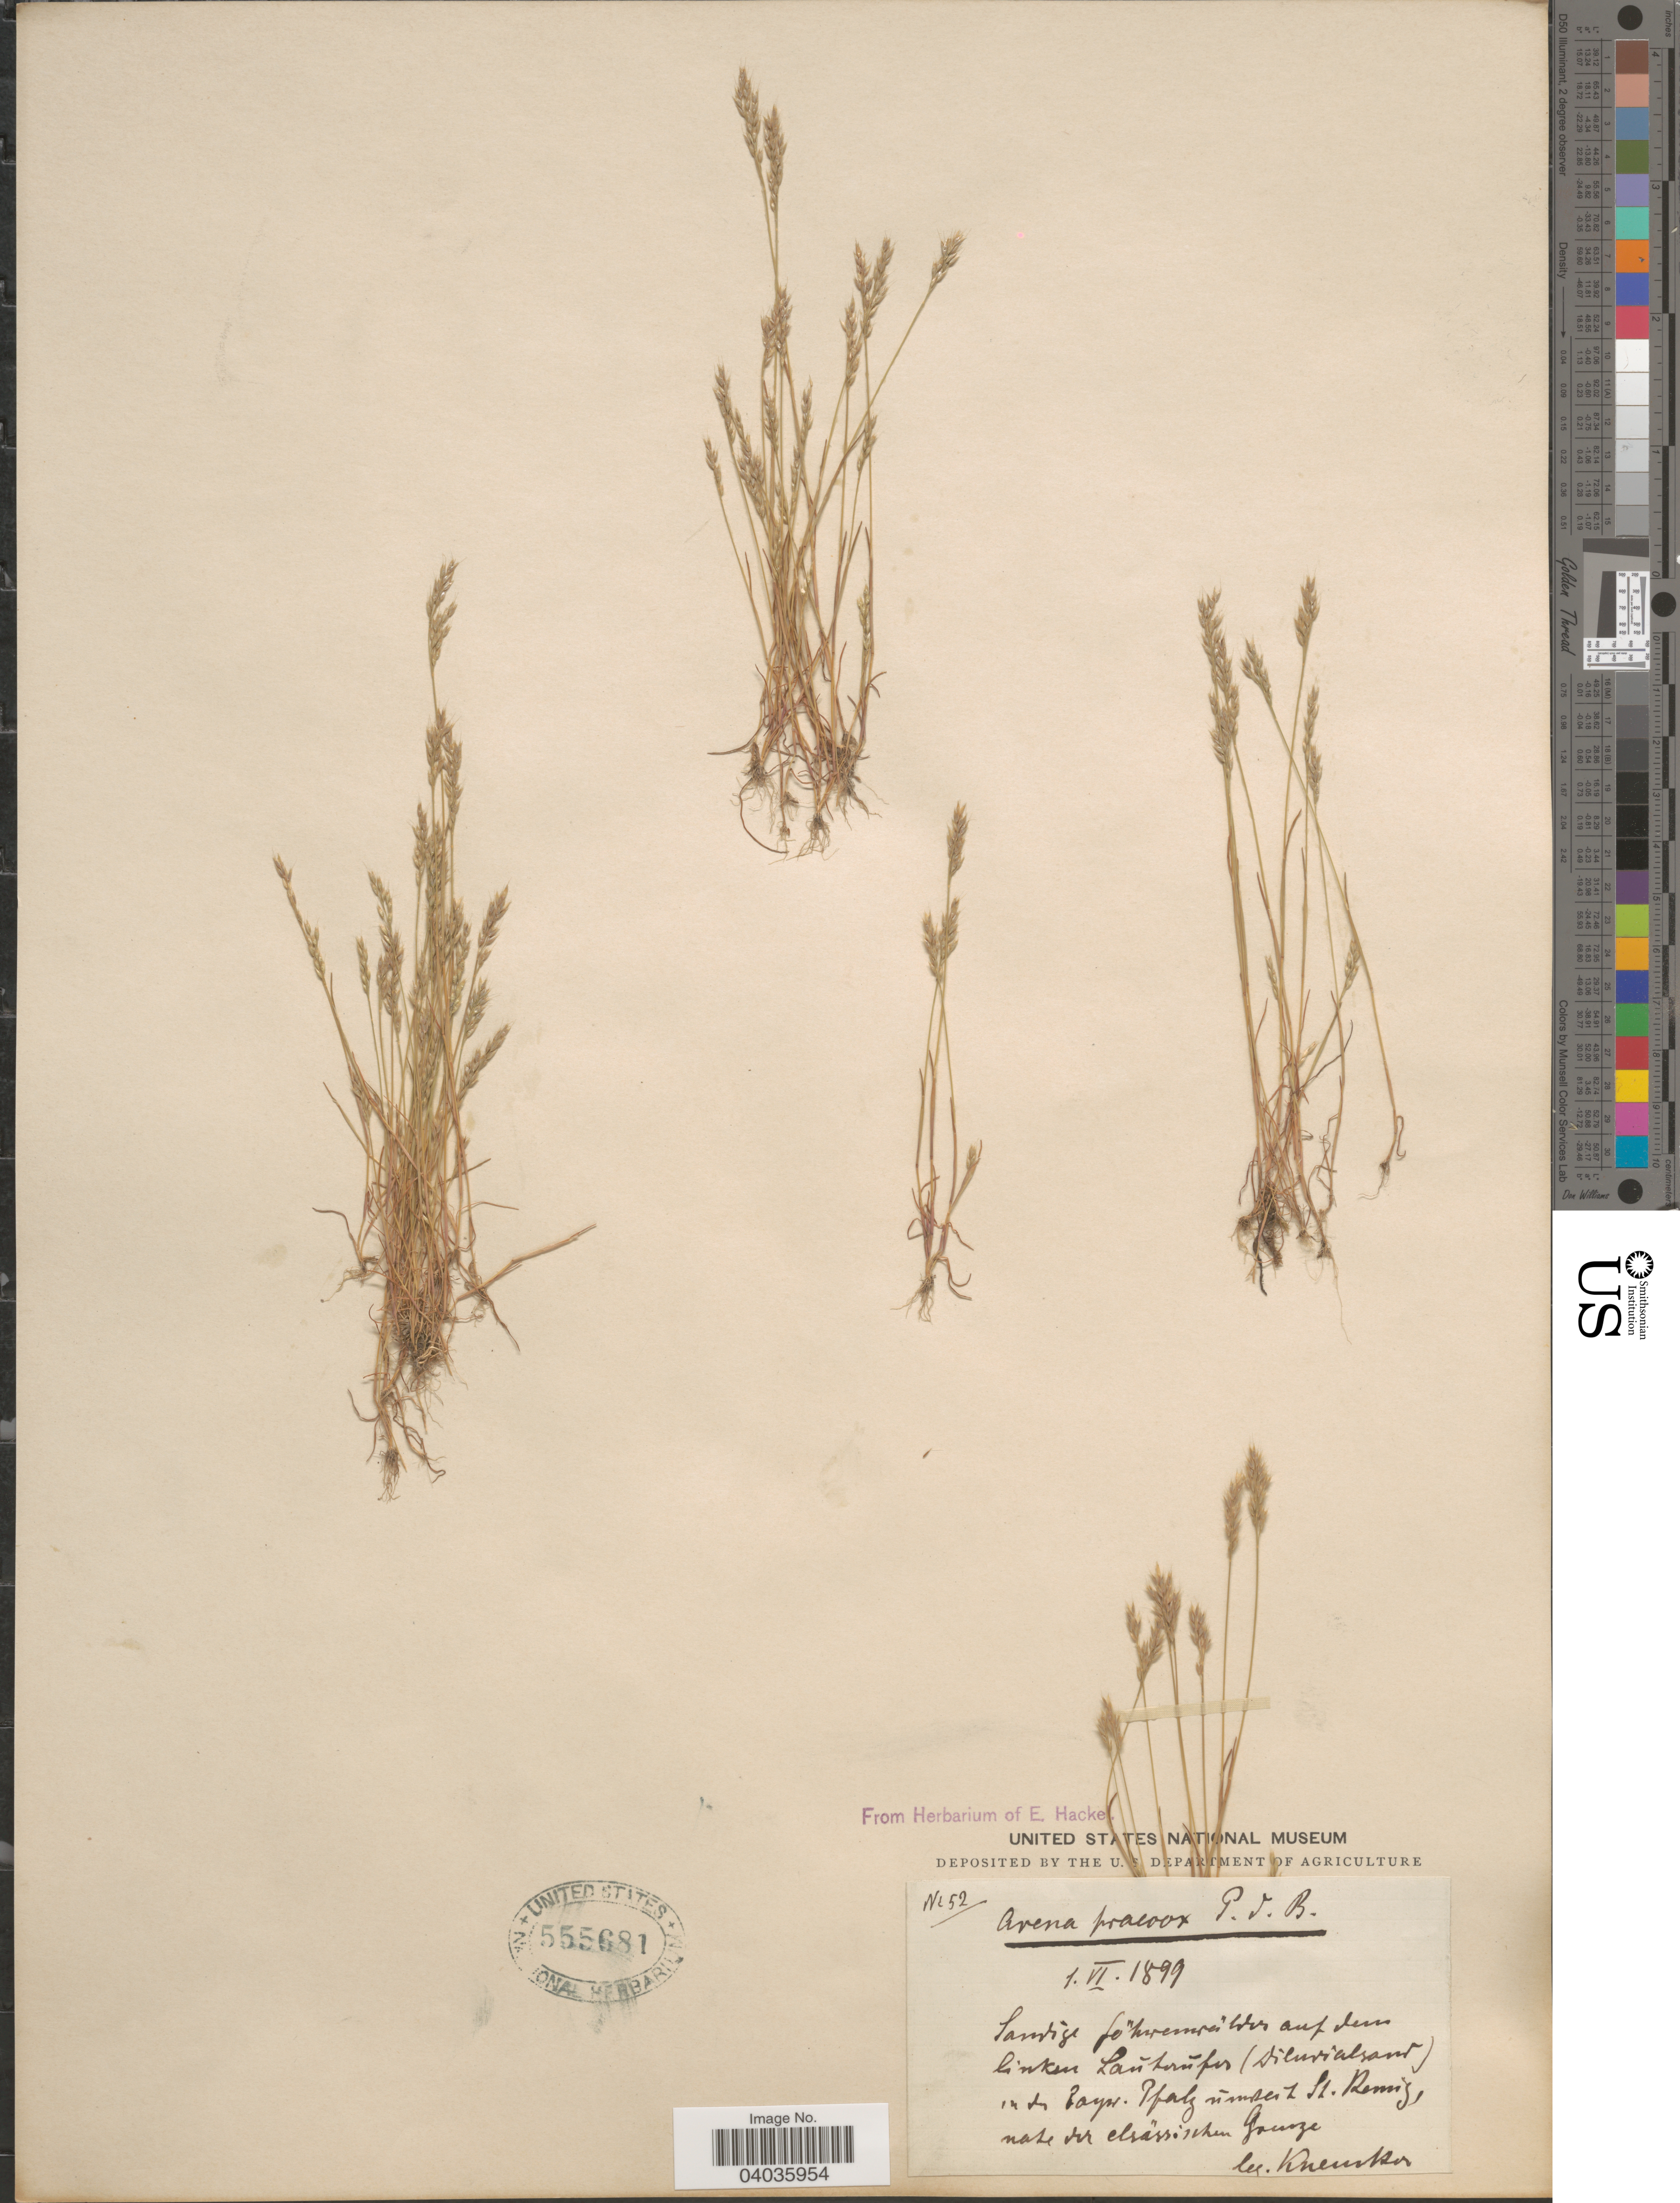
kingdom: Plantae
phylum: Tracheophyta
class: Liliopsida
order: Poales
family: Poaceae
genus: Aira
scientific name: Aira praecox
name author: L.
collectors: Kneucker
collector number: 52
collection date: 1899-06-01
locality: Sandige föhremreilder [interpreted] auf der linken Lañkorñfer [interpreted] (Diluvialsand) in de Pays. Pfalz impen [interpreted] St. Remig, nate der elsässichen Gamze [interpreted].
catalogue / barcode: US 555681